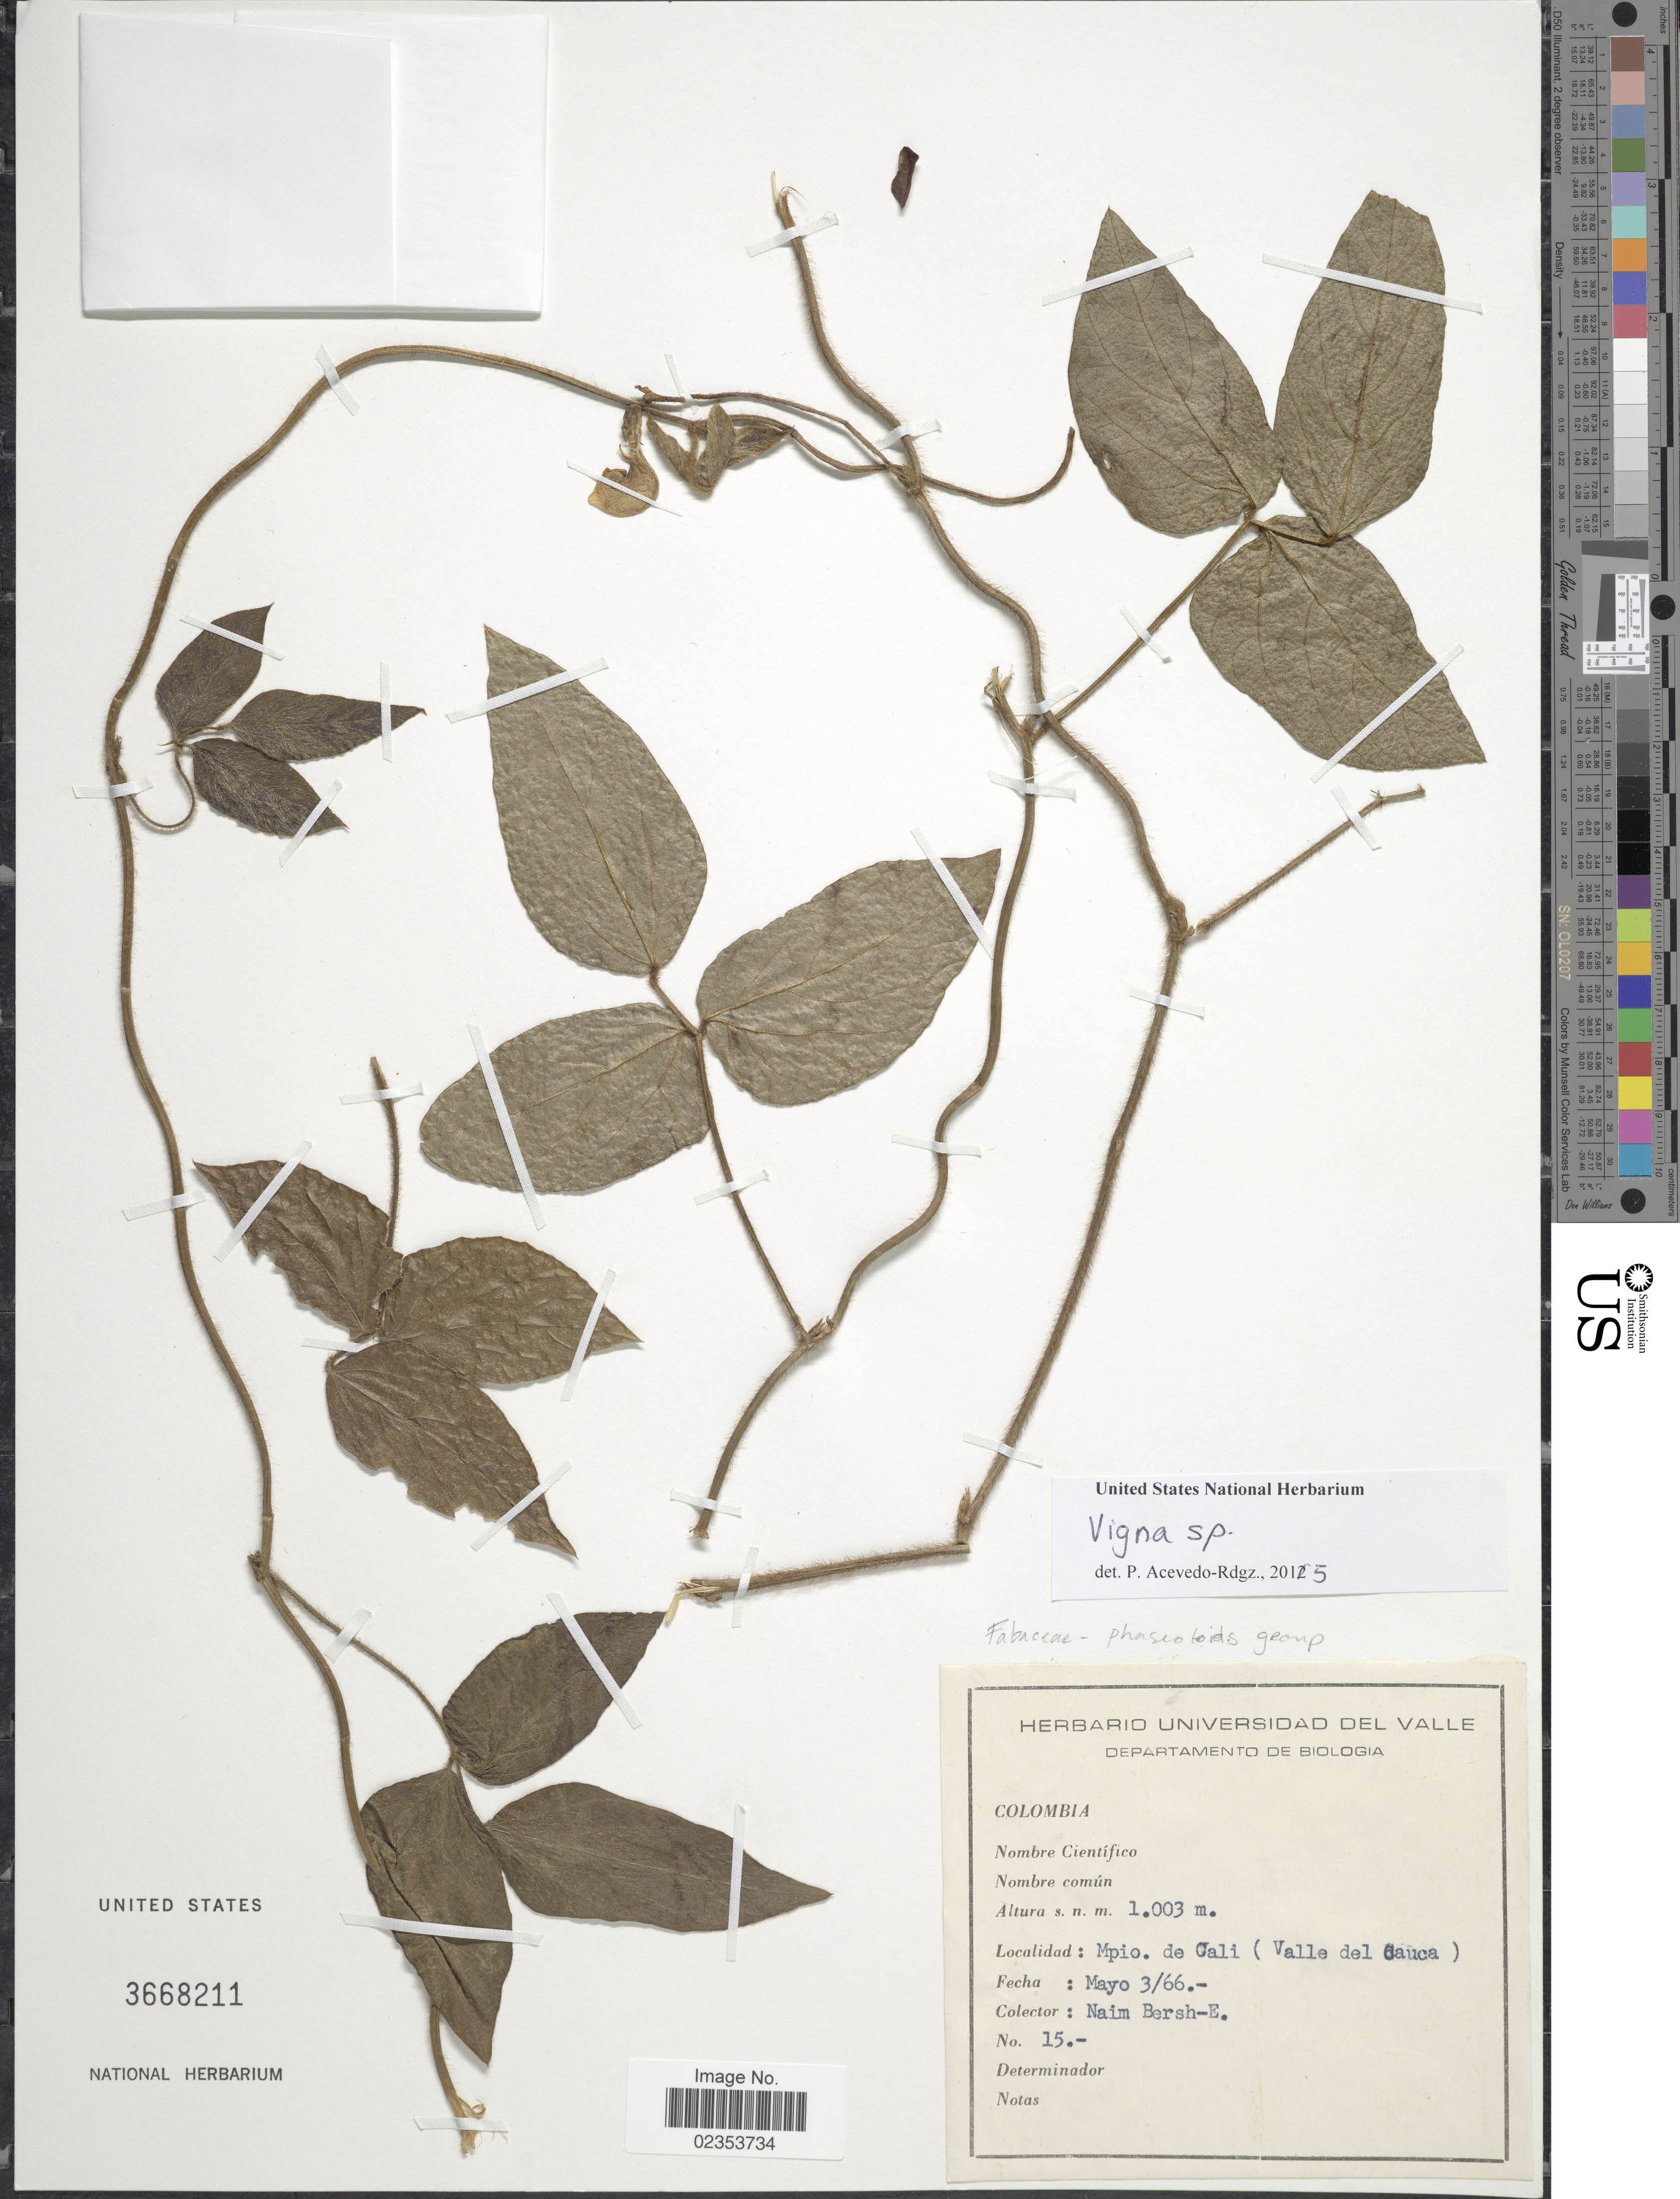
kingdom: Plantae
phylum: Tracheophyta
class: Magnoliopsida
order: Fabales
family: Fabaceae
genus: Vigna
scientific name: Vigna sp.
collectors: Naim Bersh- E.-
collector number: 15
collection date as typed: Transcribed d/m/y: 3/5/66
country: Colombia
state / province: Valle del Cauca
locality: Mpio. de Cali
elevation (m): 1003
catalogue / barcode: US 3668211